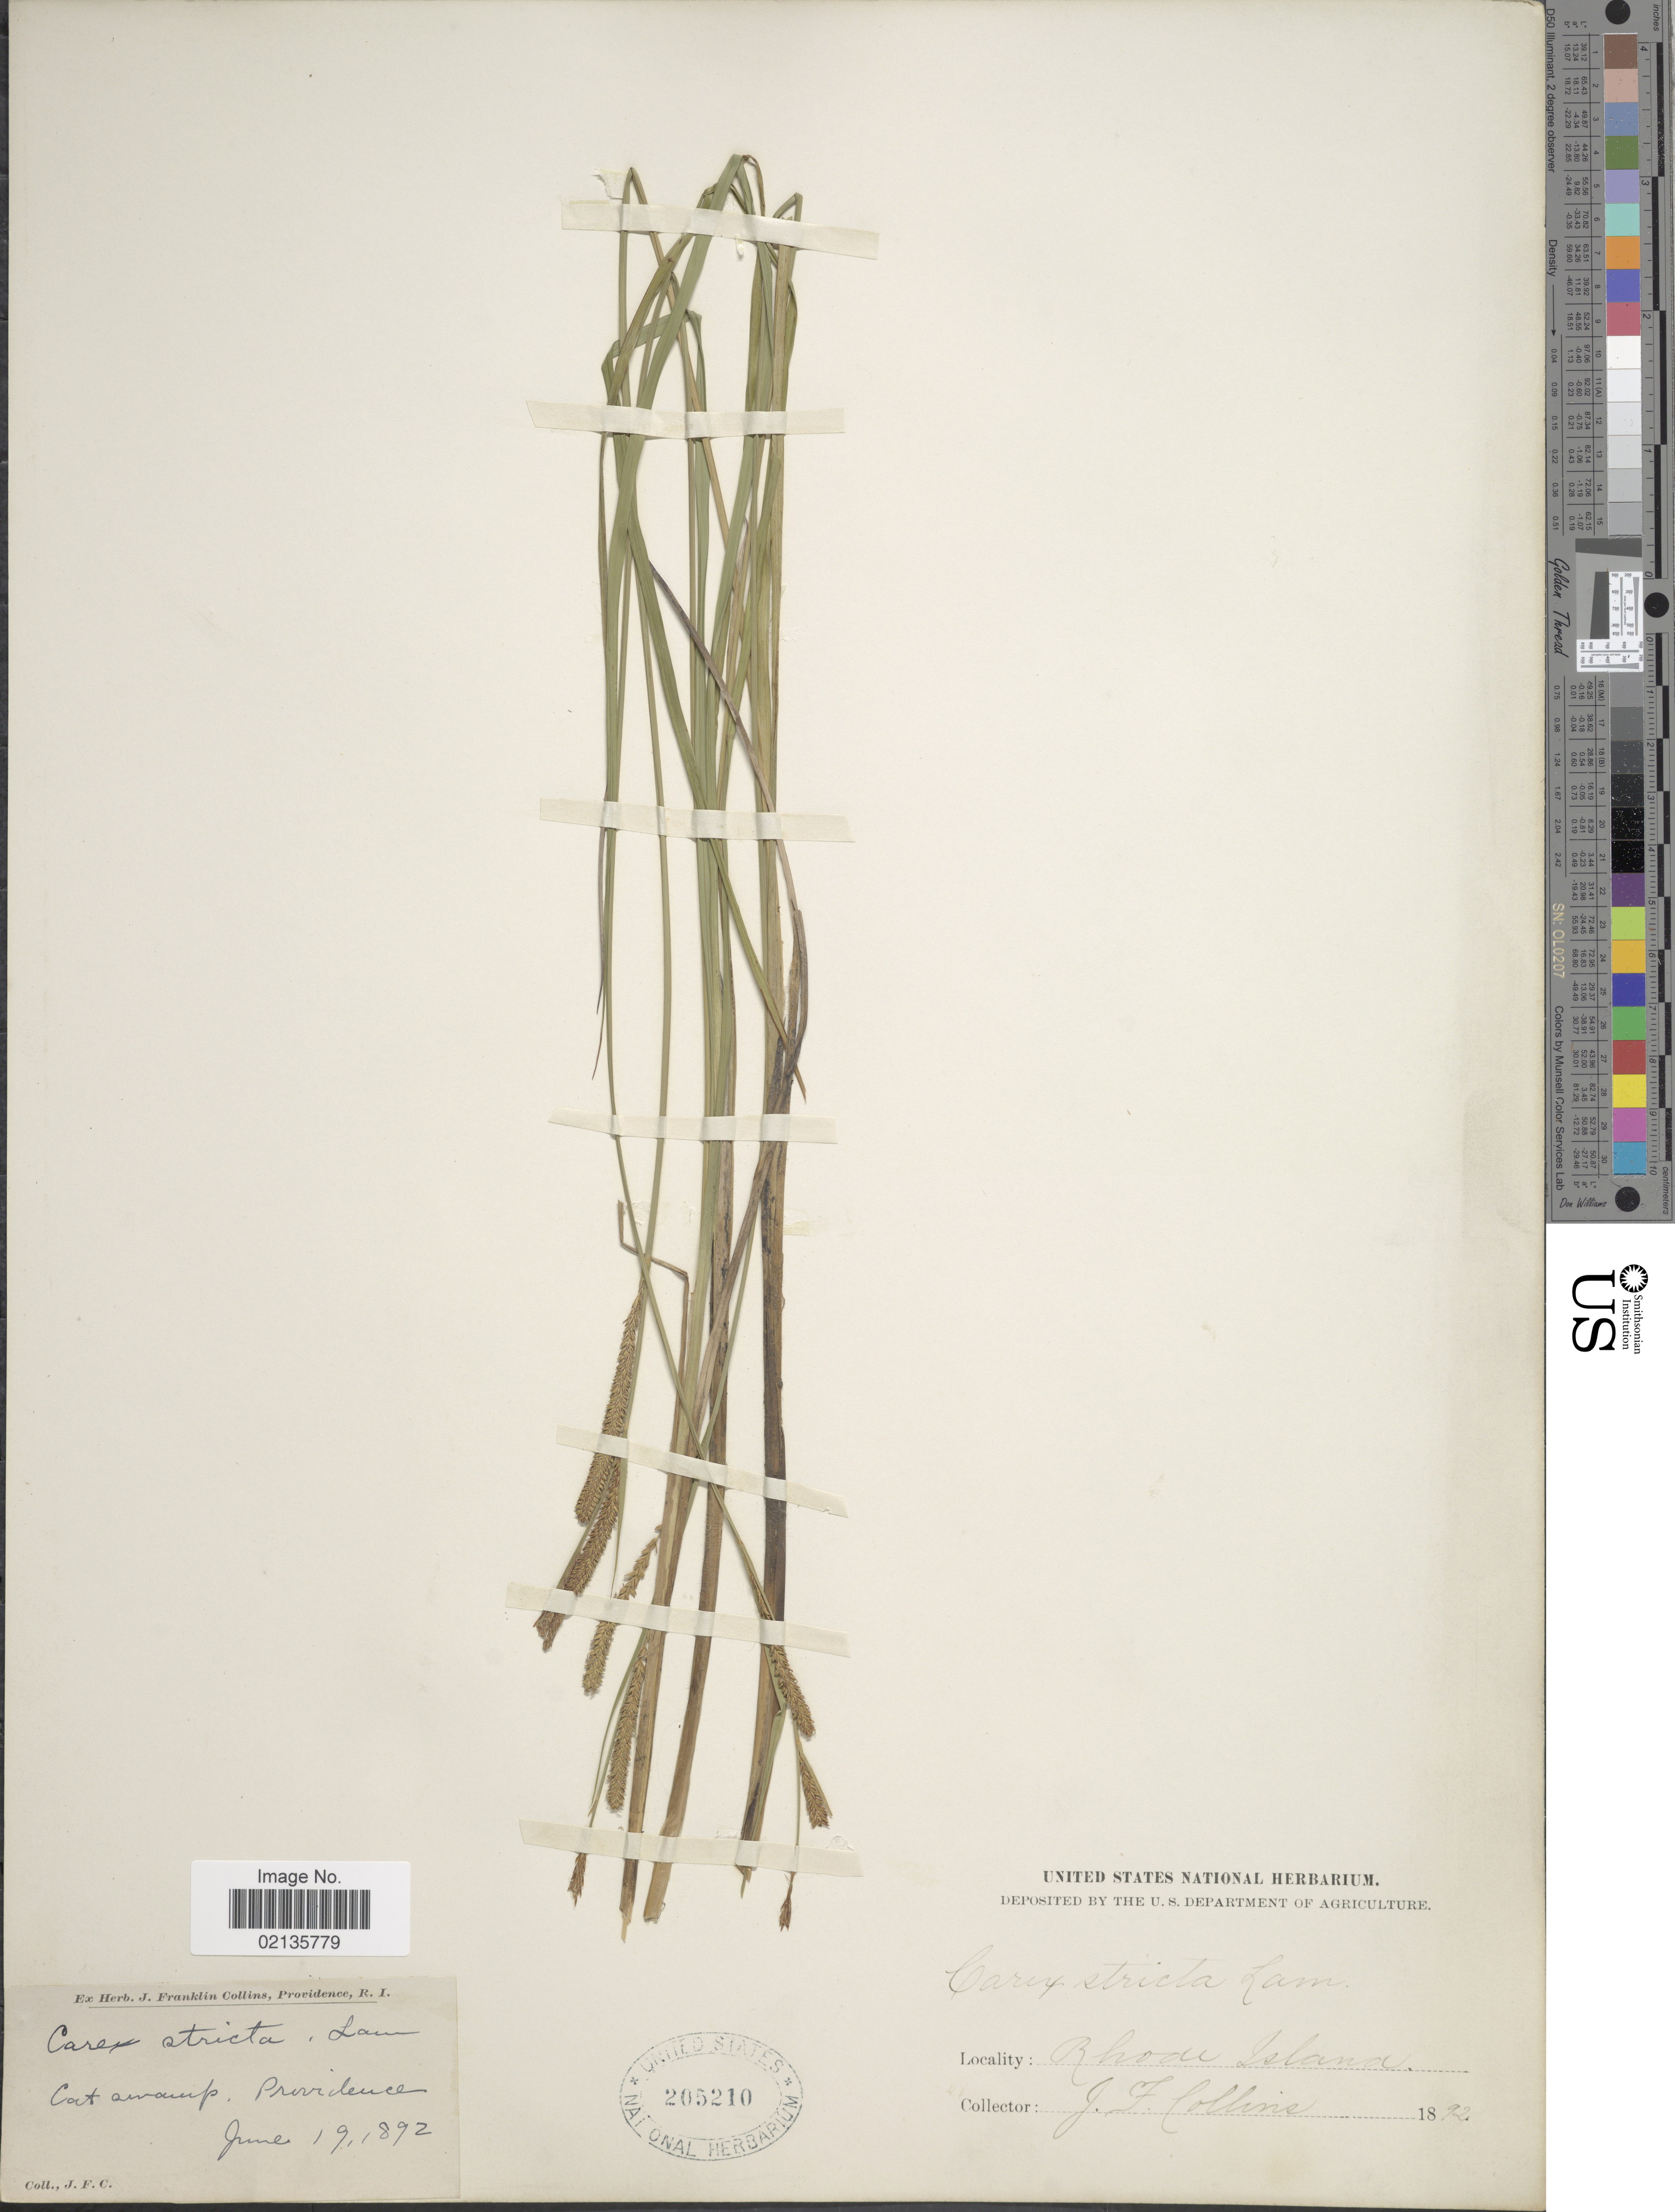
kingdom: Plantae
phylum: Tracheophyta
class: Liliopsida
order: Poales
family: Cyperaceae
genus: Carex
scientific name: Carex stricta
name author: Lam.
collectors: J. Collins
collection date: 1892-06-19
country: United States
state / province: Rhode Island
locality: Cat swamp, Providence.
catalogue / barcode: US 205210